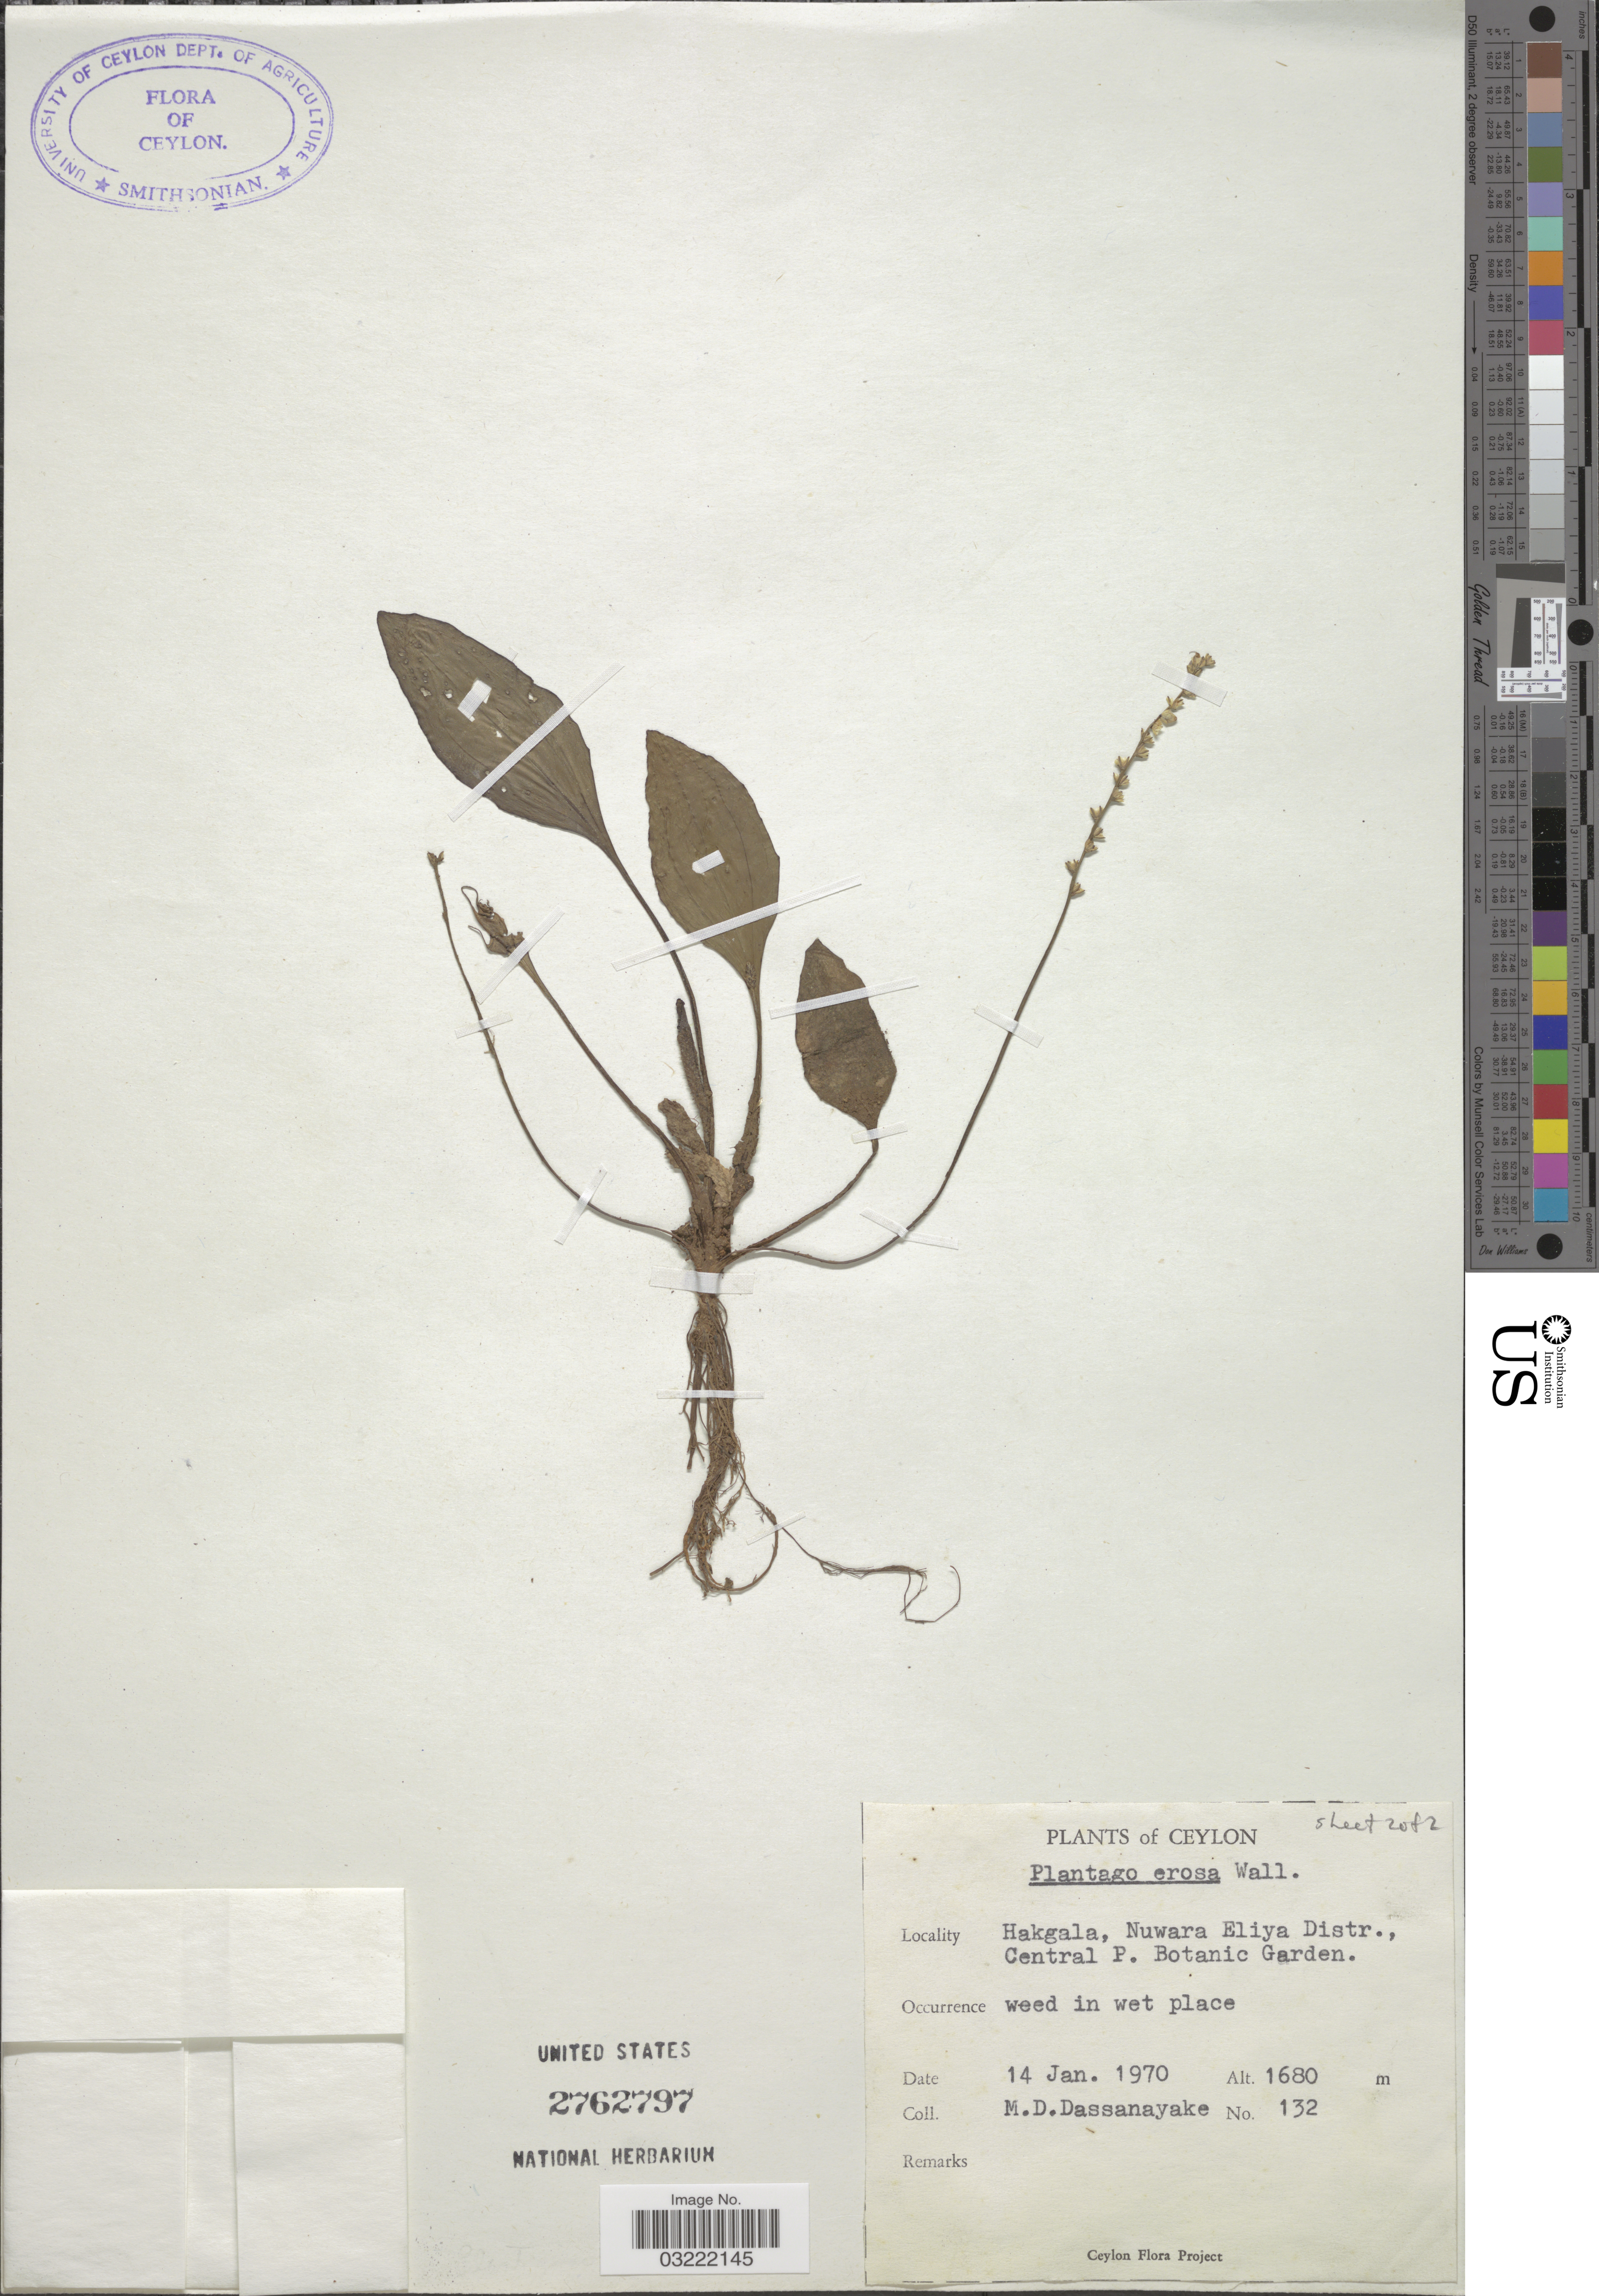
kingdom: Plantae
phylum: Tracheophyta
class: Magnoliopsida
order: Lamiales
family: Plantaginaceae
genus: Plantago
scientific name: Plantago erosa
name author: Wall.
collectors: M. D. Dassanayake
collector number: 132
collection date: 1970-01-14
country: Sri Lanka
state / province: Central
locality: Ceylon. Hakgala, Nuwara Eliya Distr., Central P. Botanic Garden.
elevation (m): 1680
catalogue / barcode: US 2762797